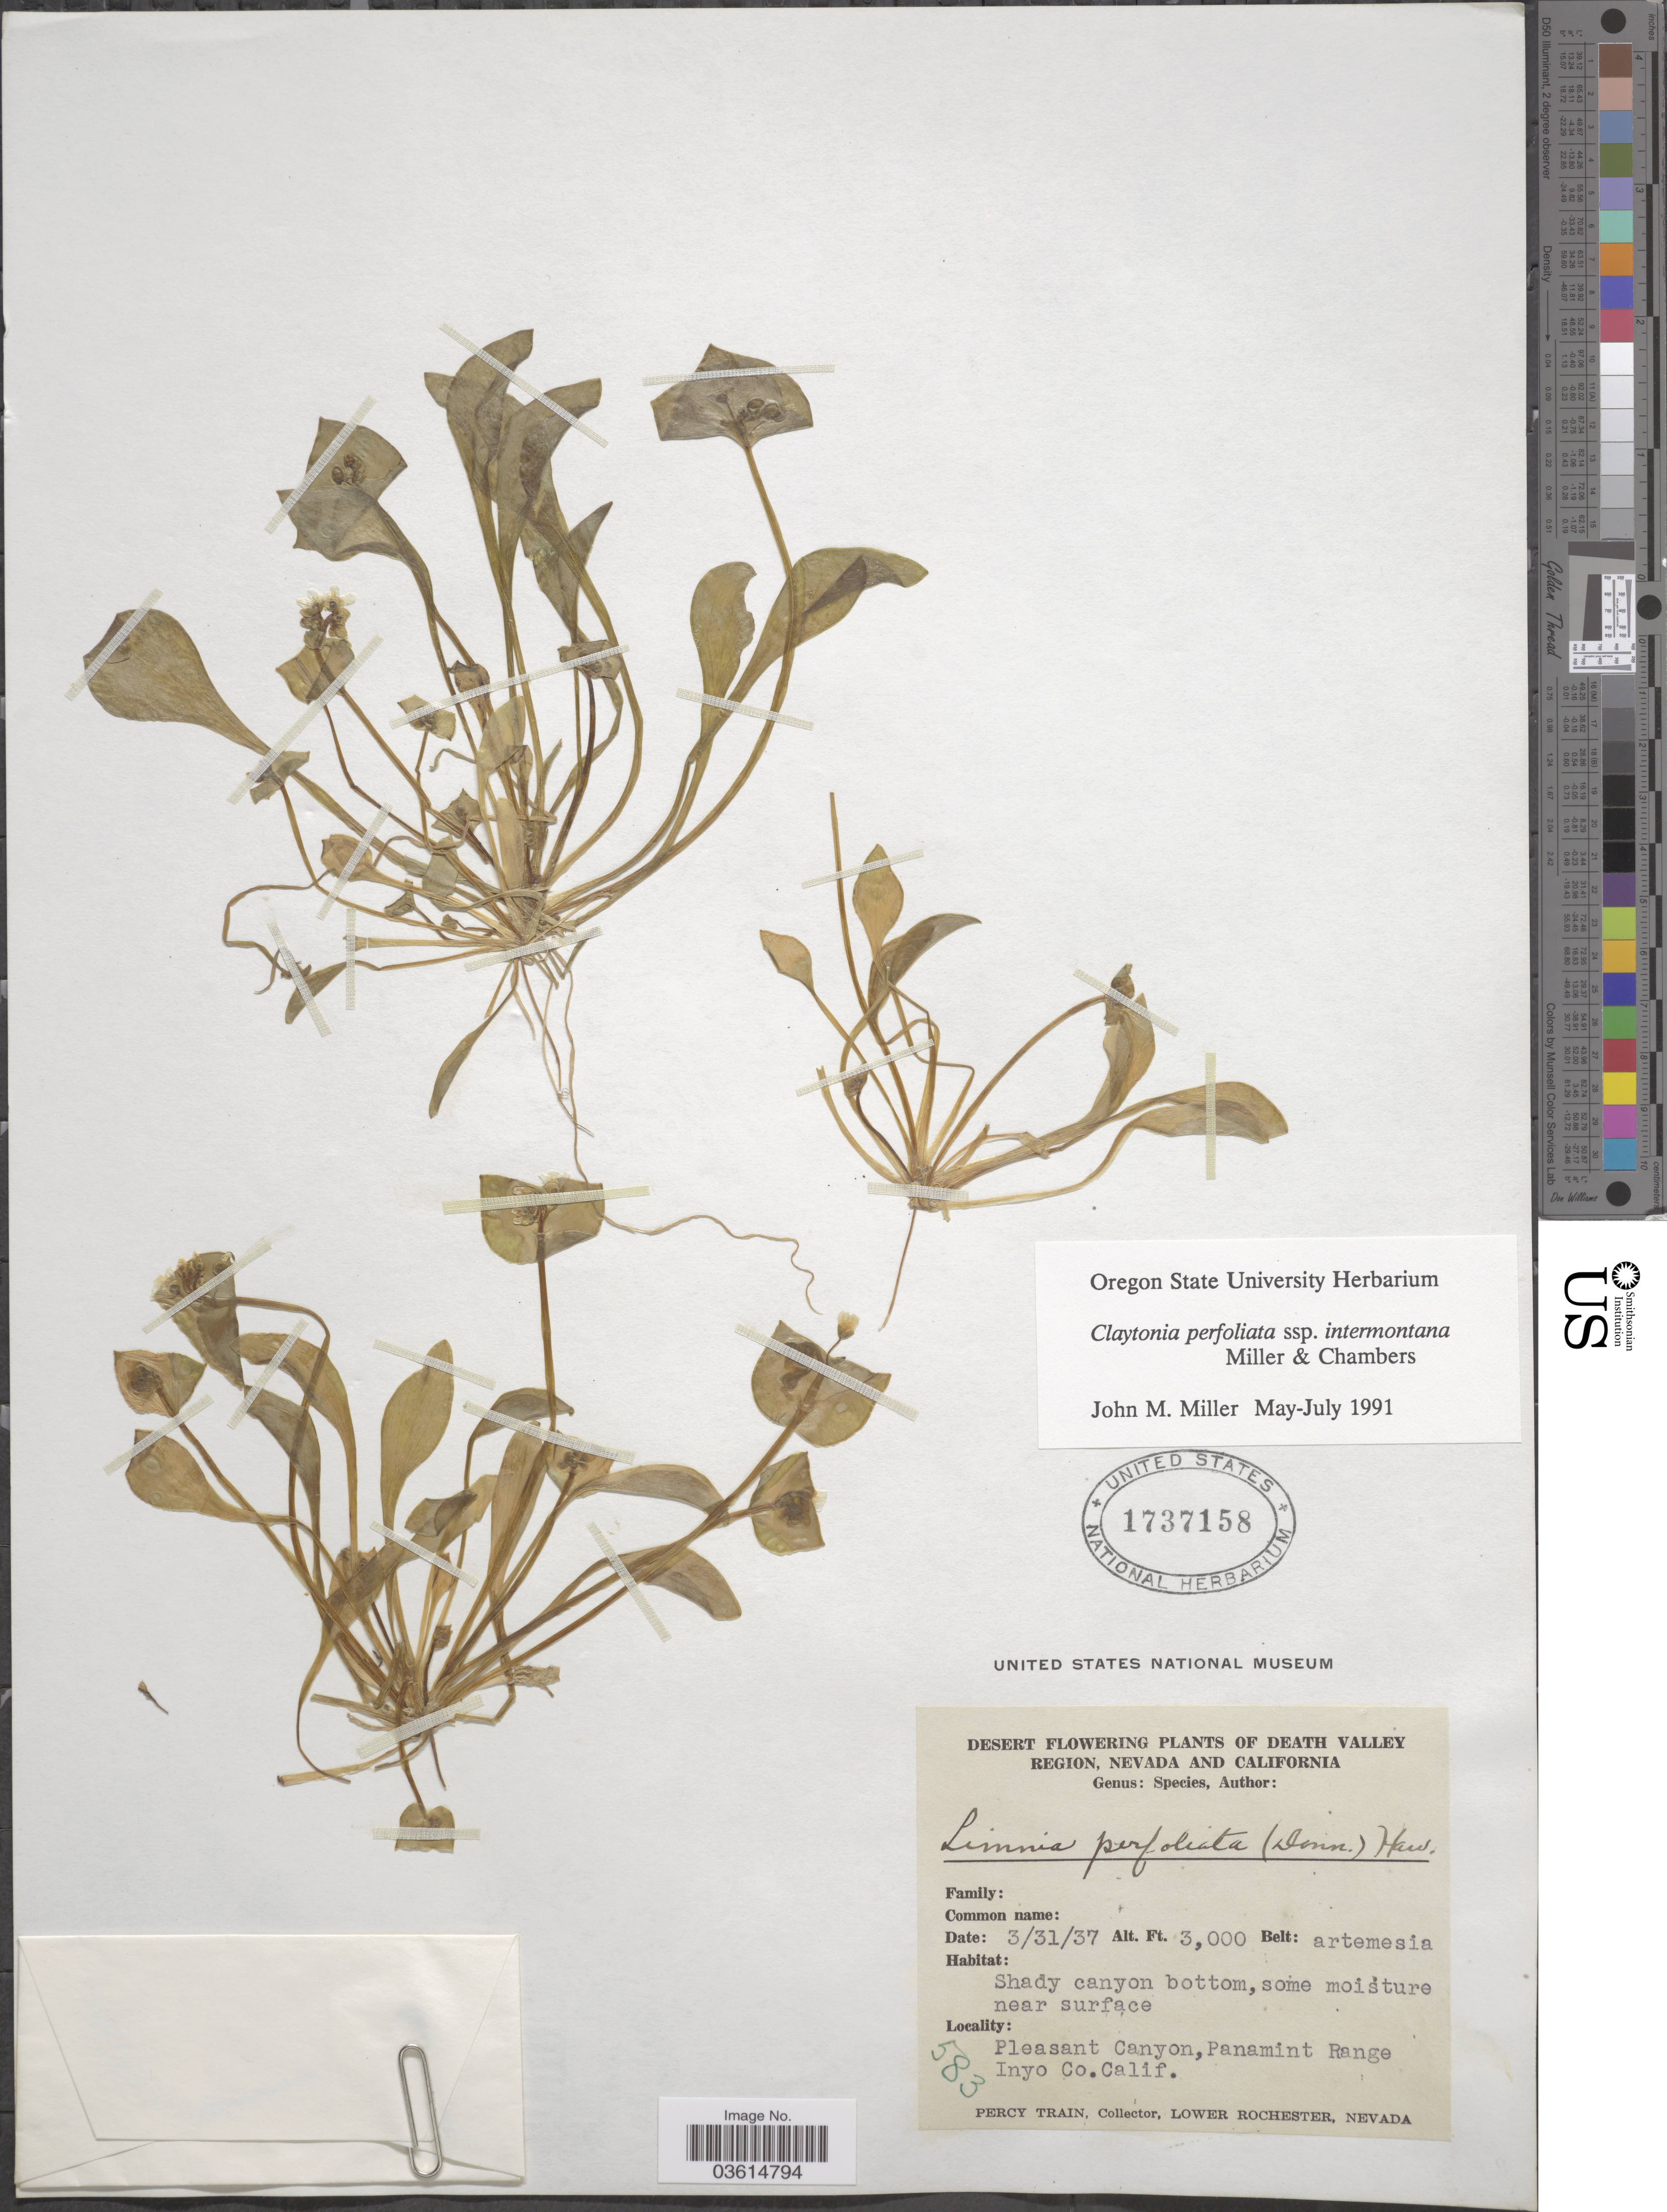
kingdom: Plantae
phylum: Tracheophyta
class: Magnoliopsida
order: Caryophyllales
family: Montiaceae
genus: Claytonia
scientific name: Claytonia perfoliata subsp. intermontana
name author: Mill. & Chambers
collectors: P. Train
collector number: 583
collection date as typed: Transcribed d/m/y: 31/3/37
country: United States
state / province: California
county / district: Inyo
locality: Desert of Death Valley. Pleasant Canyon, Panamint Range Inyo Co.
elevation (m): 914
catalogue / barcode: US 1737158